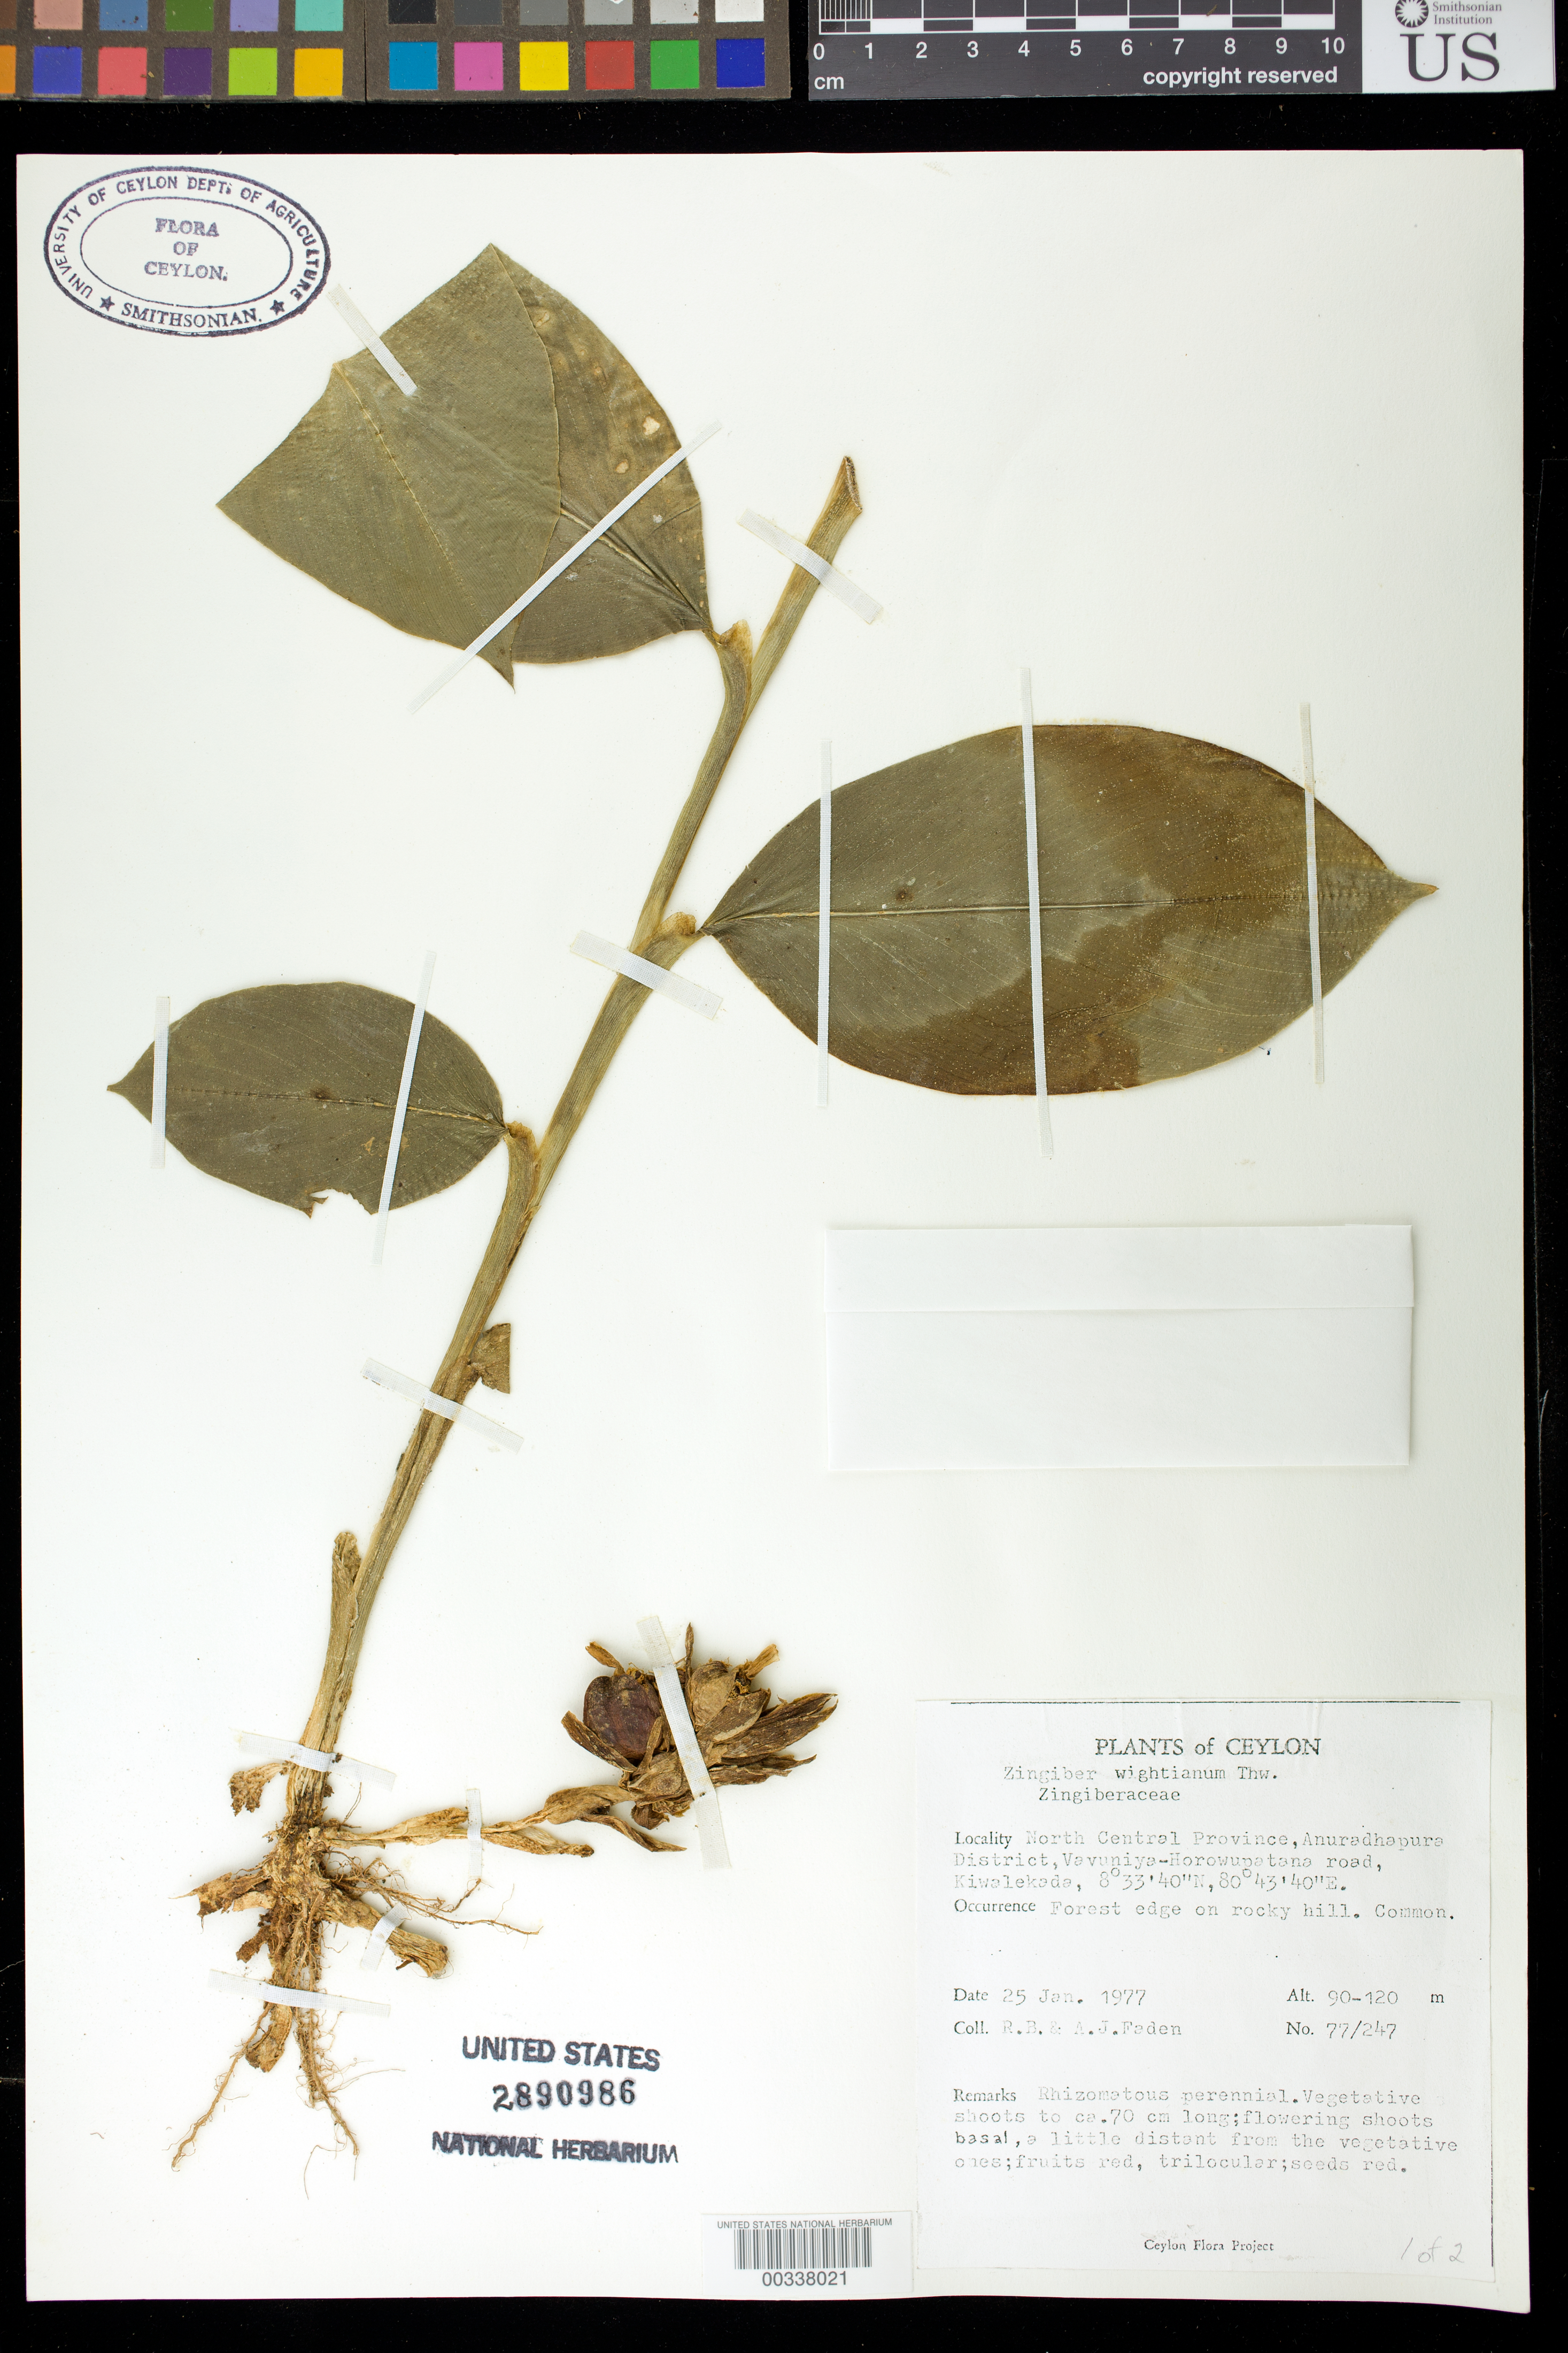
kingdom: Plantae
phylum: Tracheophyta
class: Liliopsida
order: Zingiberales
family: Zingiberaceae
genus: Zingiber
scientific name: Zingiber wightianum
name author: Thwaites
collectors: R. B. Faden & A. J. Faden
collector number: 77/247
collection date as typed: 25 Jan 1977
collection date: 1977-01-25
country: Sri Lanka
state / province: North Central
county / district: Anuradhapura Dist.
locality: Plants of ceylon, vavuniya-horowupatana road, kiwalekada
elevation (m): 90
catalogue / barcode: US 2890986